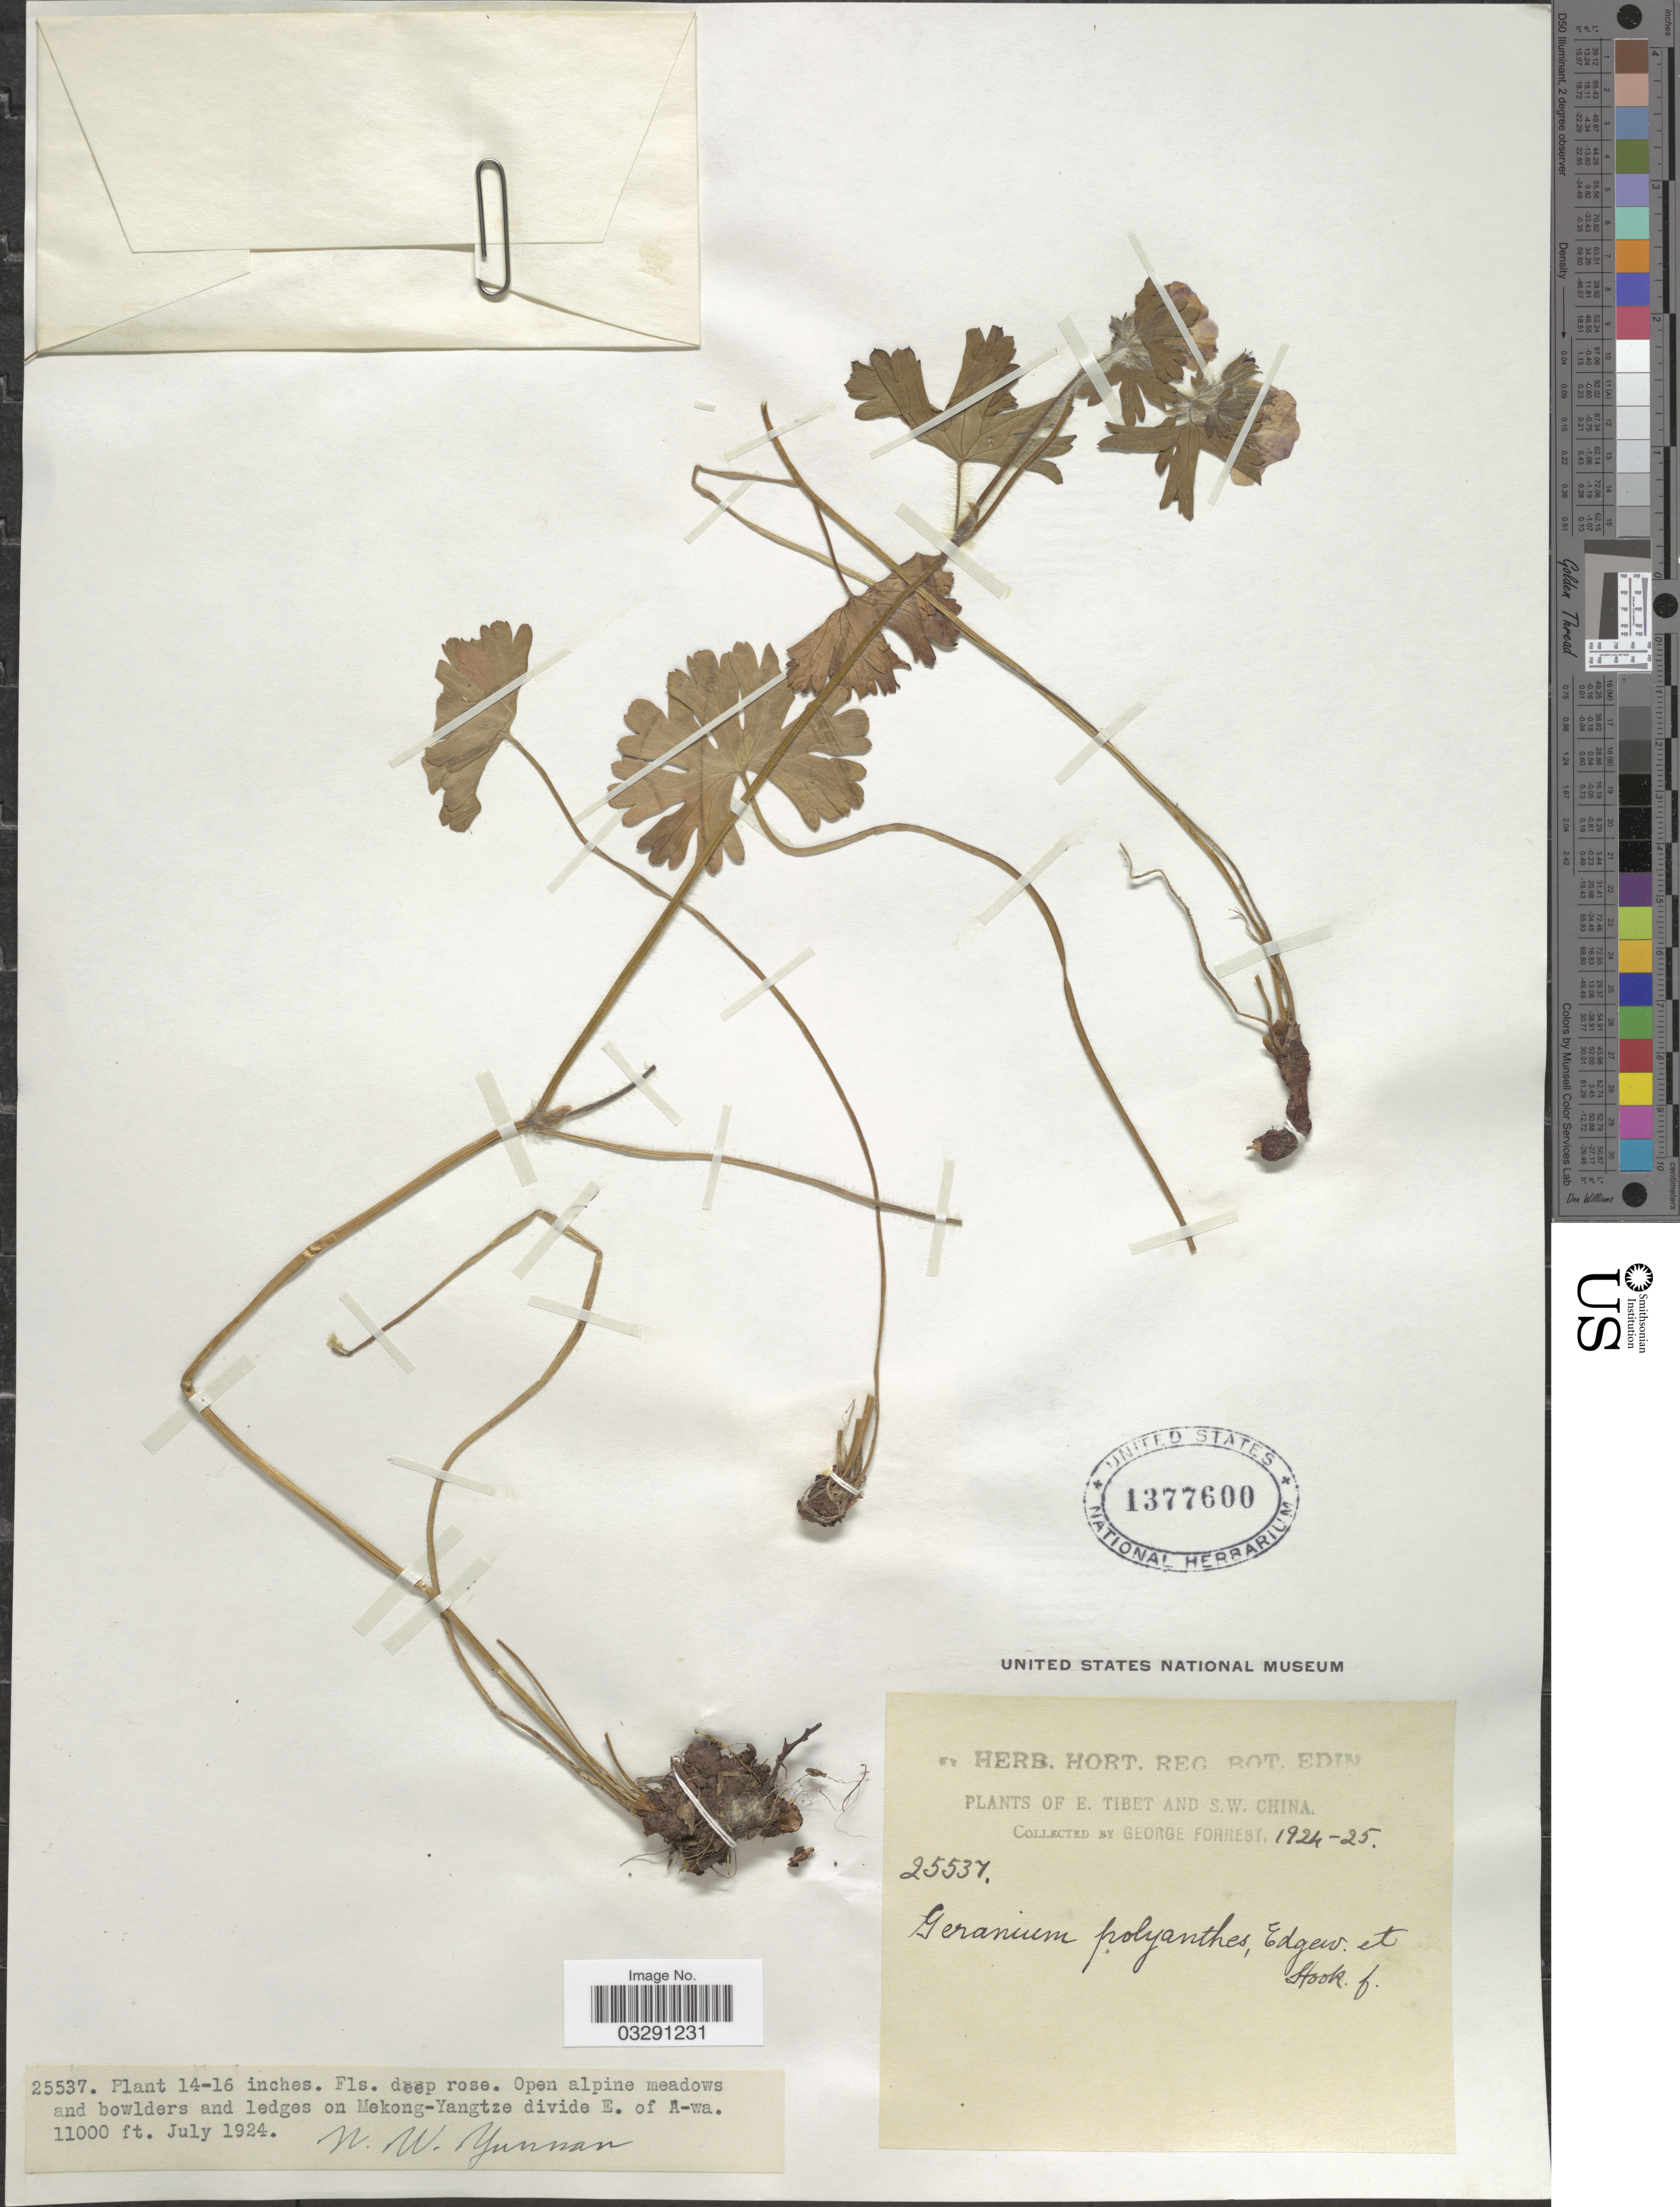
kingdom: Plantae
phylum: Tracheophyta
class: Magnoliopsida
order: Geraniales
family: Geraniaceae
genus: Geranium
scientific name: Geranium polyanthes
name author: Edgew. & Hook. f.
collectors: G. Forrest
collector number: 25537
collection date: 1924-07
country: China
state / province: Xizang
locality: E. Tibet and S.W. China, Open alpine meadows and bowlders and ledges on Mekong-Yangtze divide E. of A-wa.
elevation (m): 3353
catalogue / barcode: US 1377600